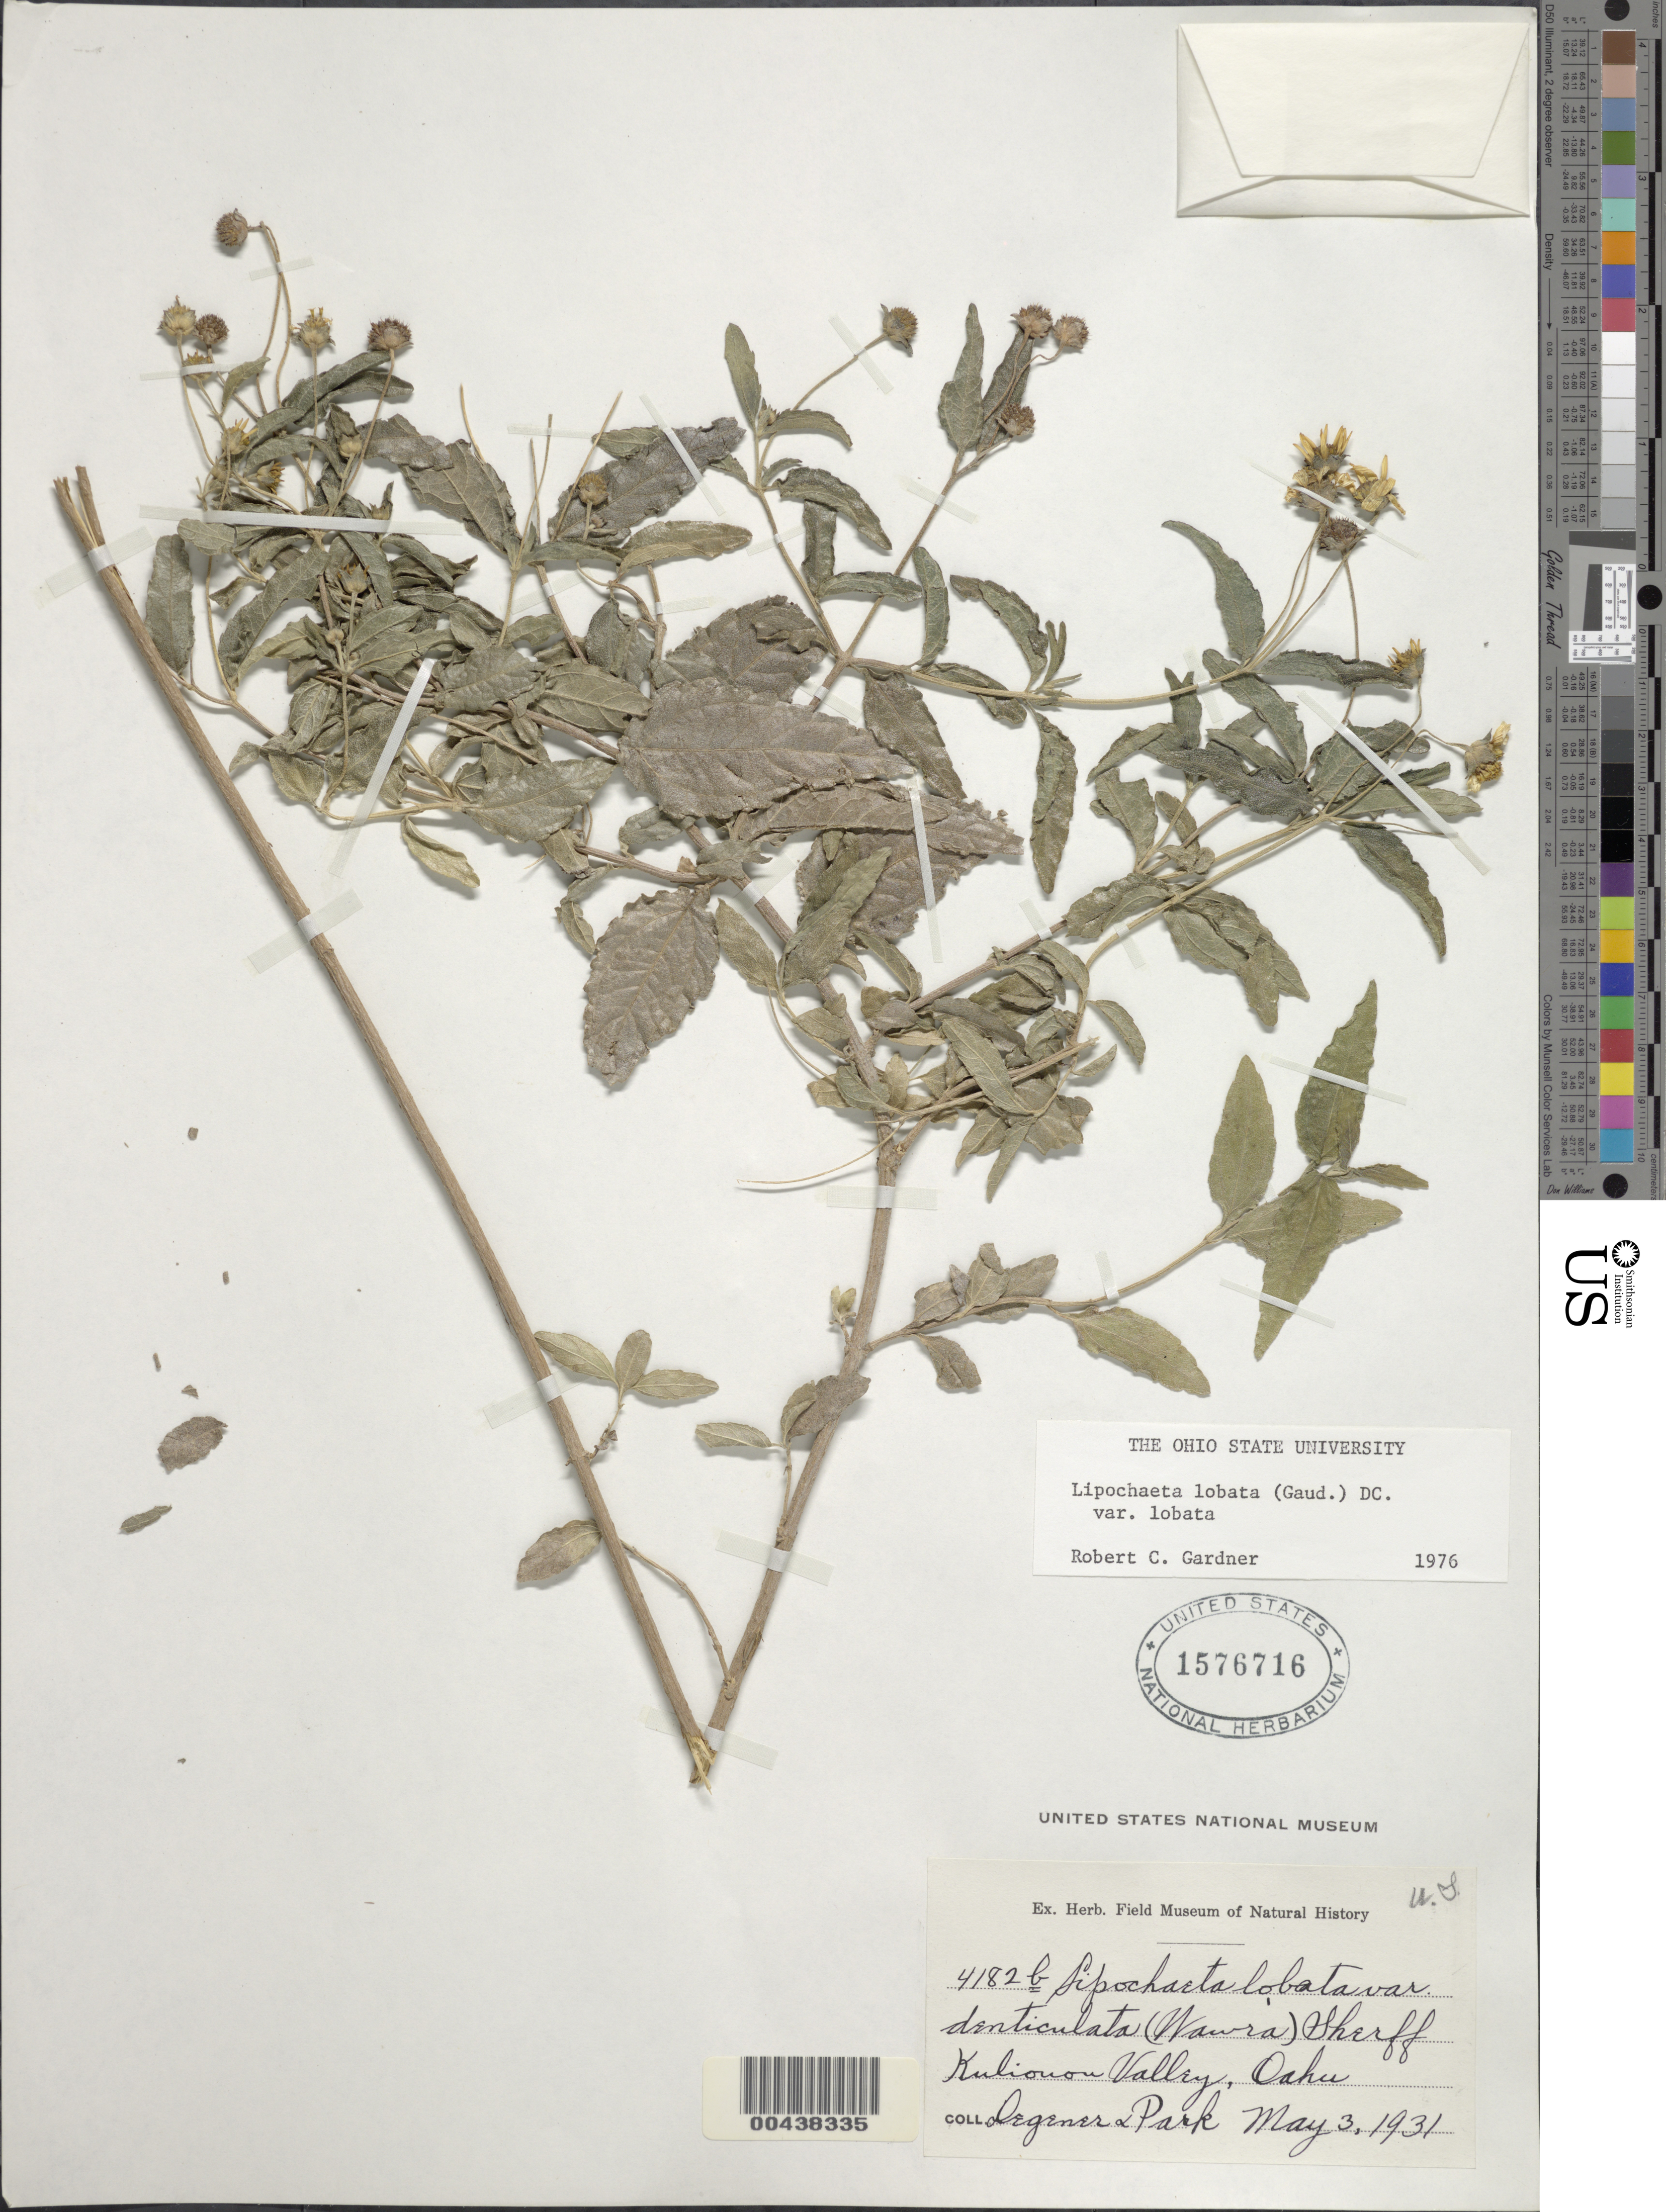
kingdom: Plantae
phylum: Tracheophyta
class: Magnoliopsida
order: Asterales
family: Asteraceae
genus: Lipochaeta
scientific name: Lipochaeta lobata var. lobata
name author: (Gaudich.) DC.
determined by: Gardner, R. C.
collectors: O. Degener & Park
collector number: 4182b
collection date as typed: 3 May 1931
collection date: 1931-05-03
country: United States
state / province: Hawaii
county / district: Honolulu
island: Oahu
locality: Kuliouou Valley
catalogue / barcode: US 1576716